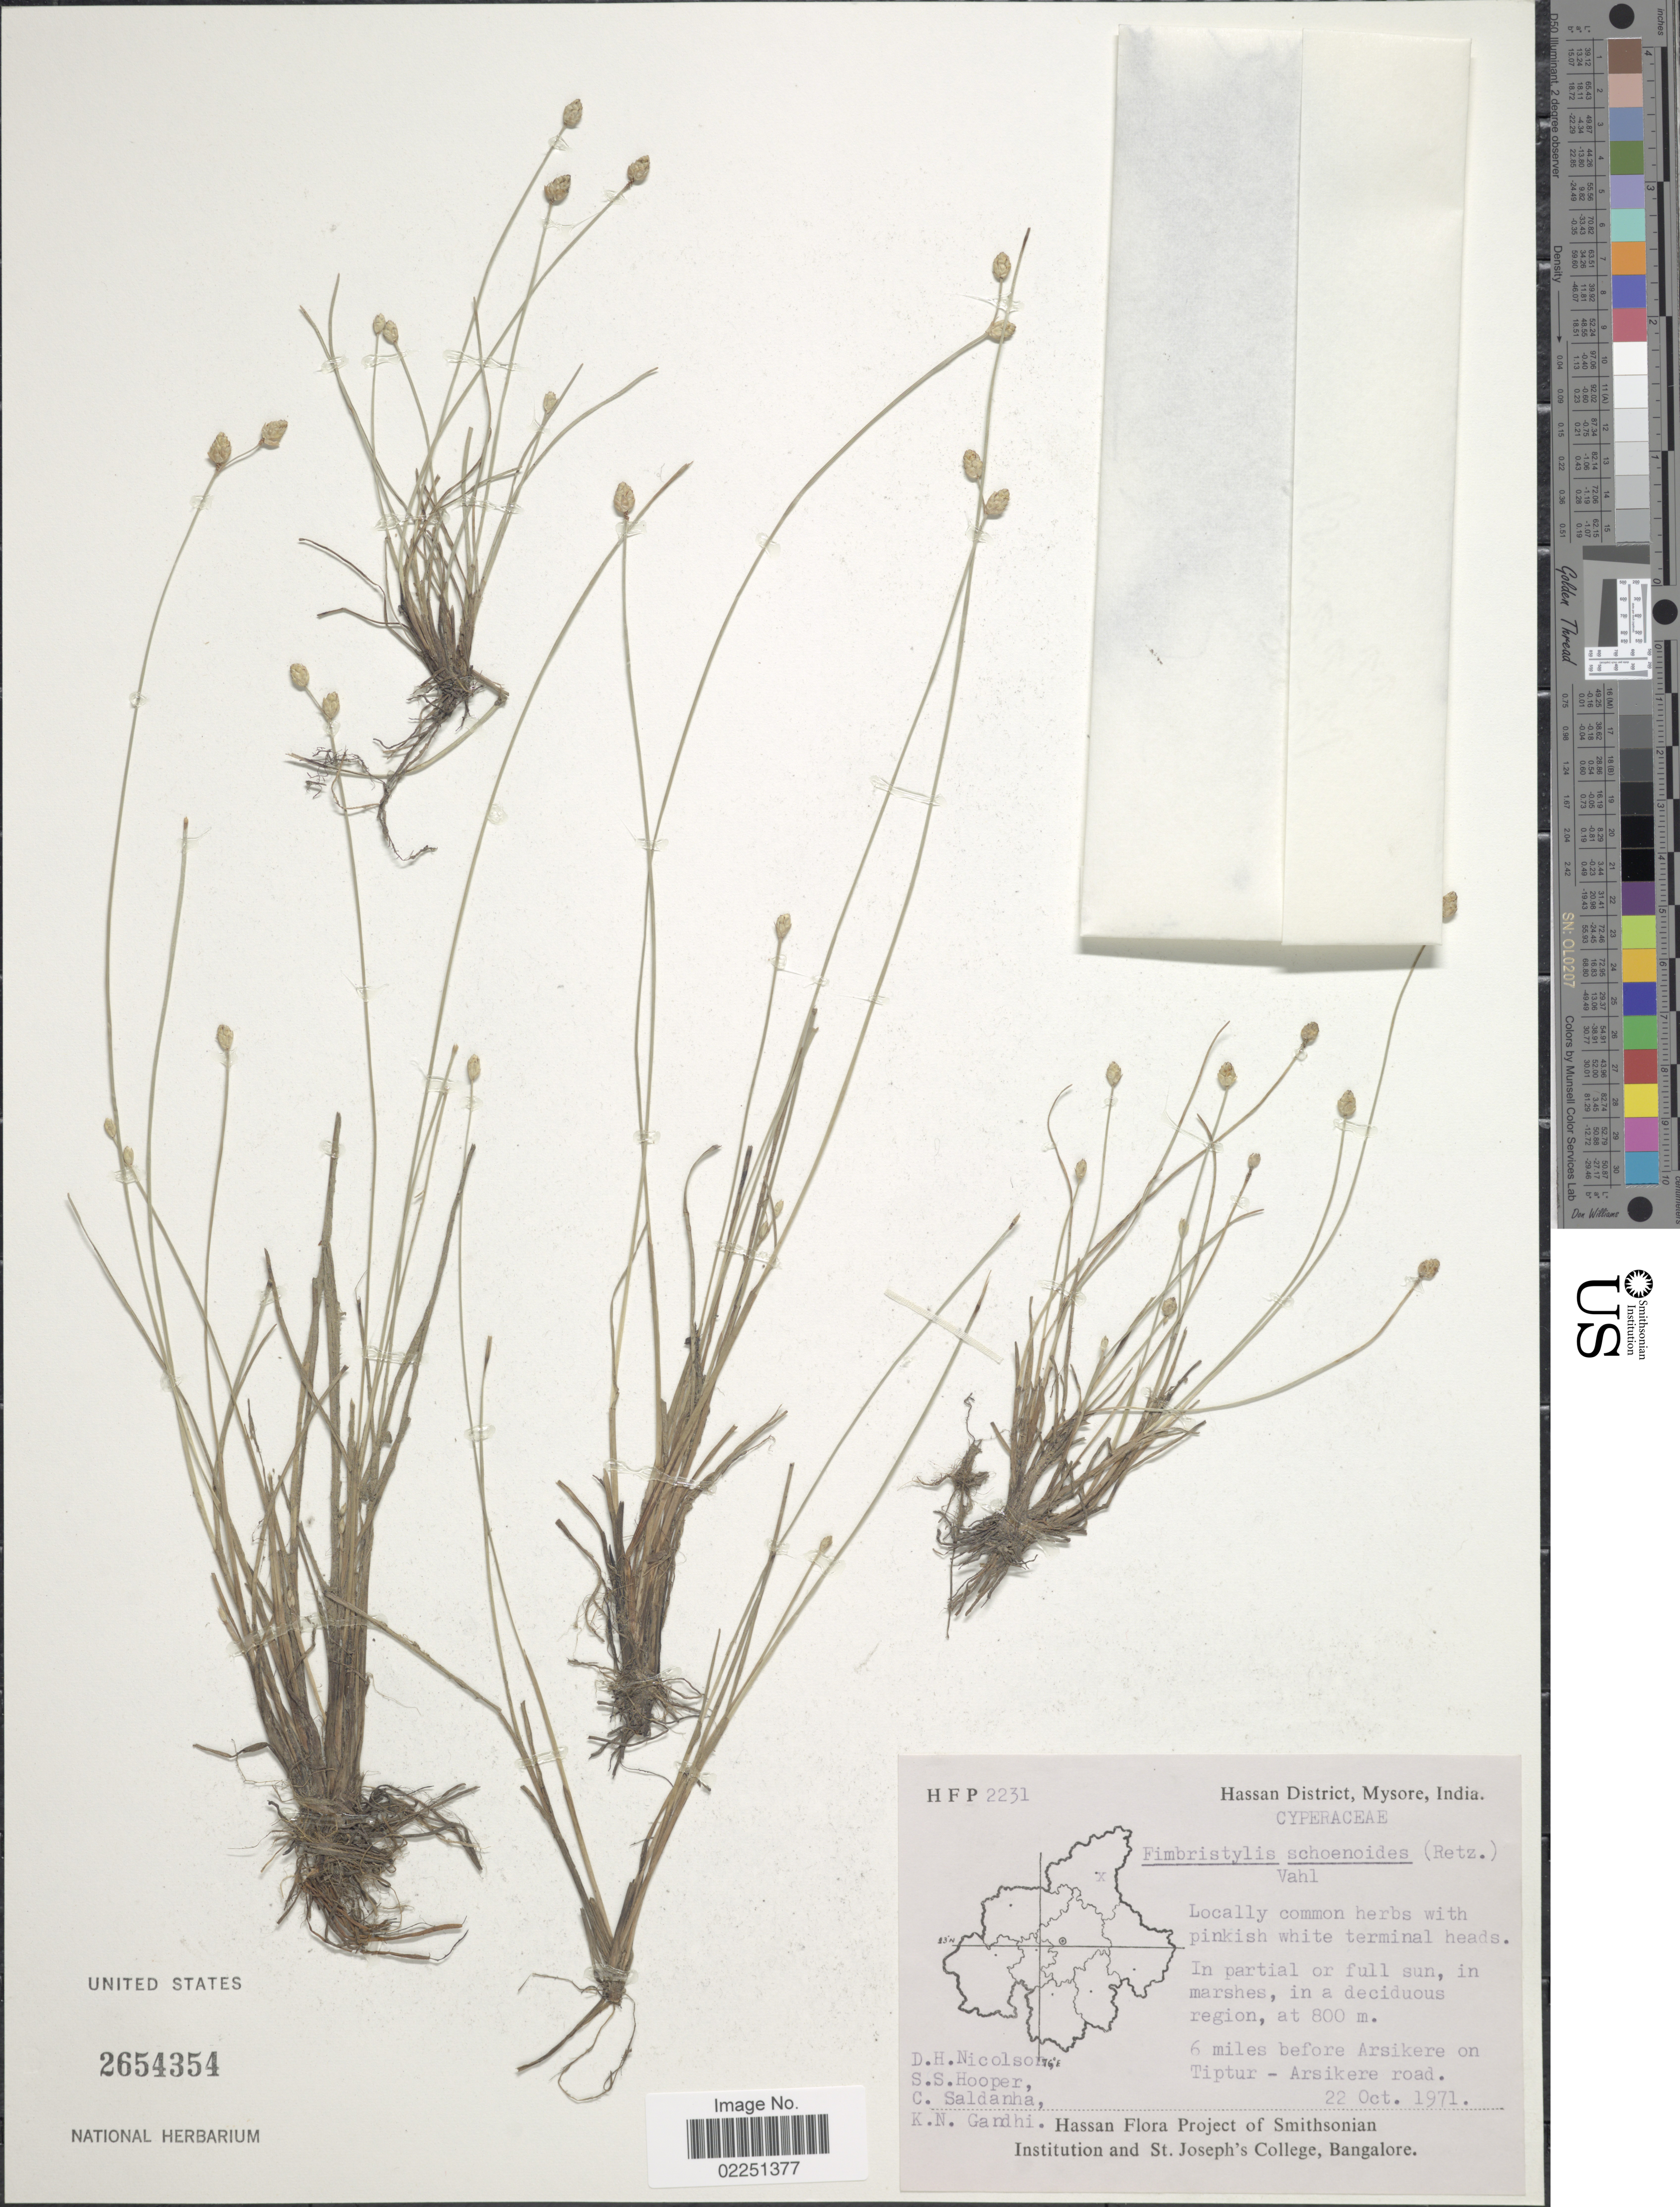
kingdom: Plantae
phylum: Tracheophyta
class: Liliopsida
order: Poales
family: Cyperaceae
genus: Fimbristylis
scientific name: Fimbristylis schoenoides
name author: (Retz.) Vahl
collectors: D. H. Nicolson, S. S. Hooper, C. Saldanha & K. N. Gandhi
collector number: HFP2231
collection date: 1971-10-22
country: India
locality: Hassan District, Mysore, 6 miles before Arsikere on Tiptur - Arsikere road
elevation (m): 800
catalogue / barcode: US 2654354